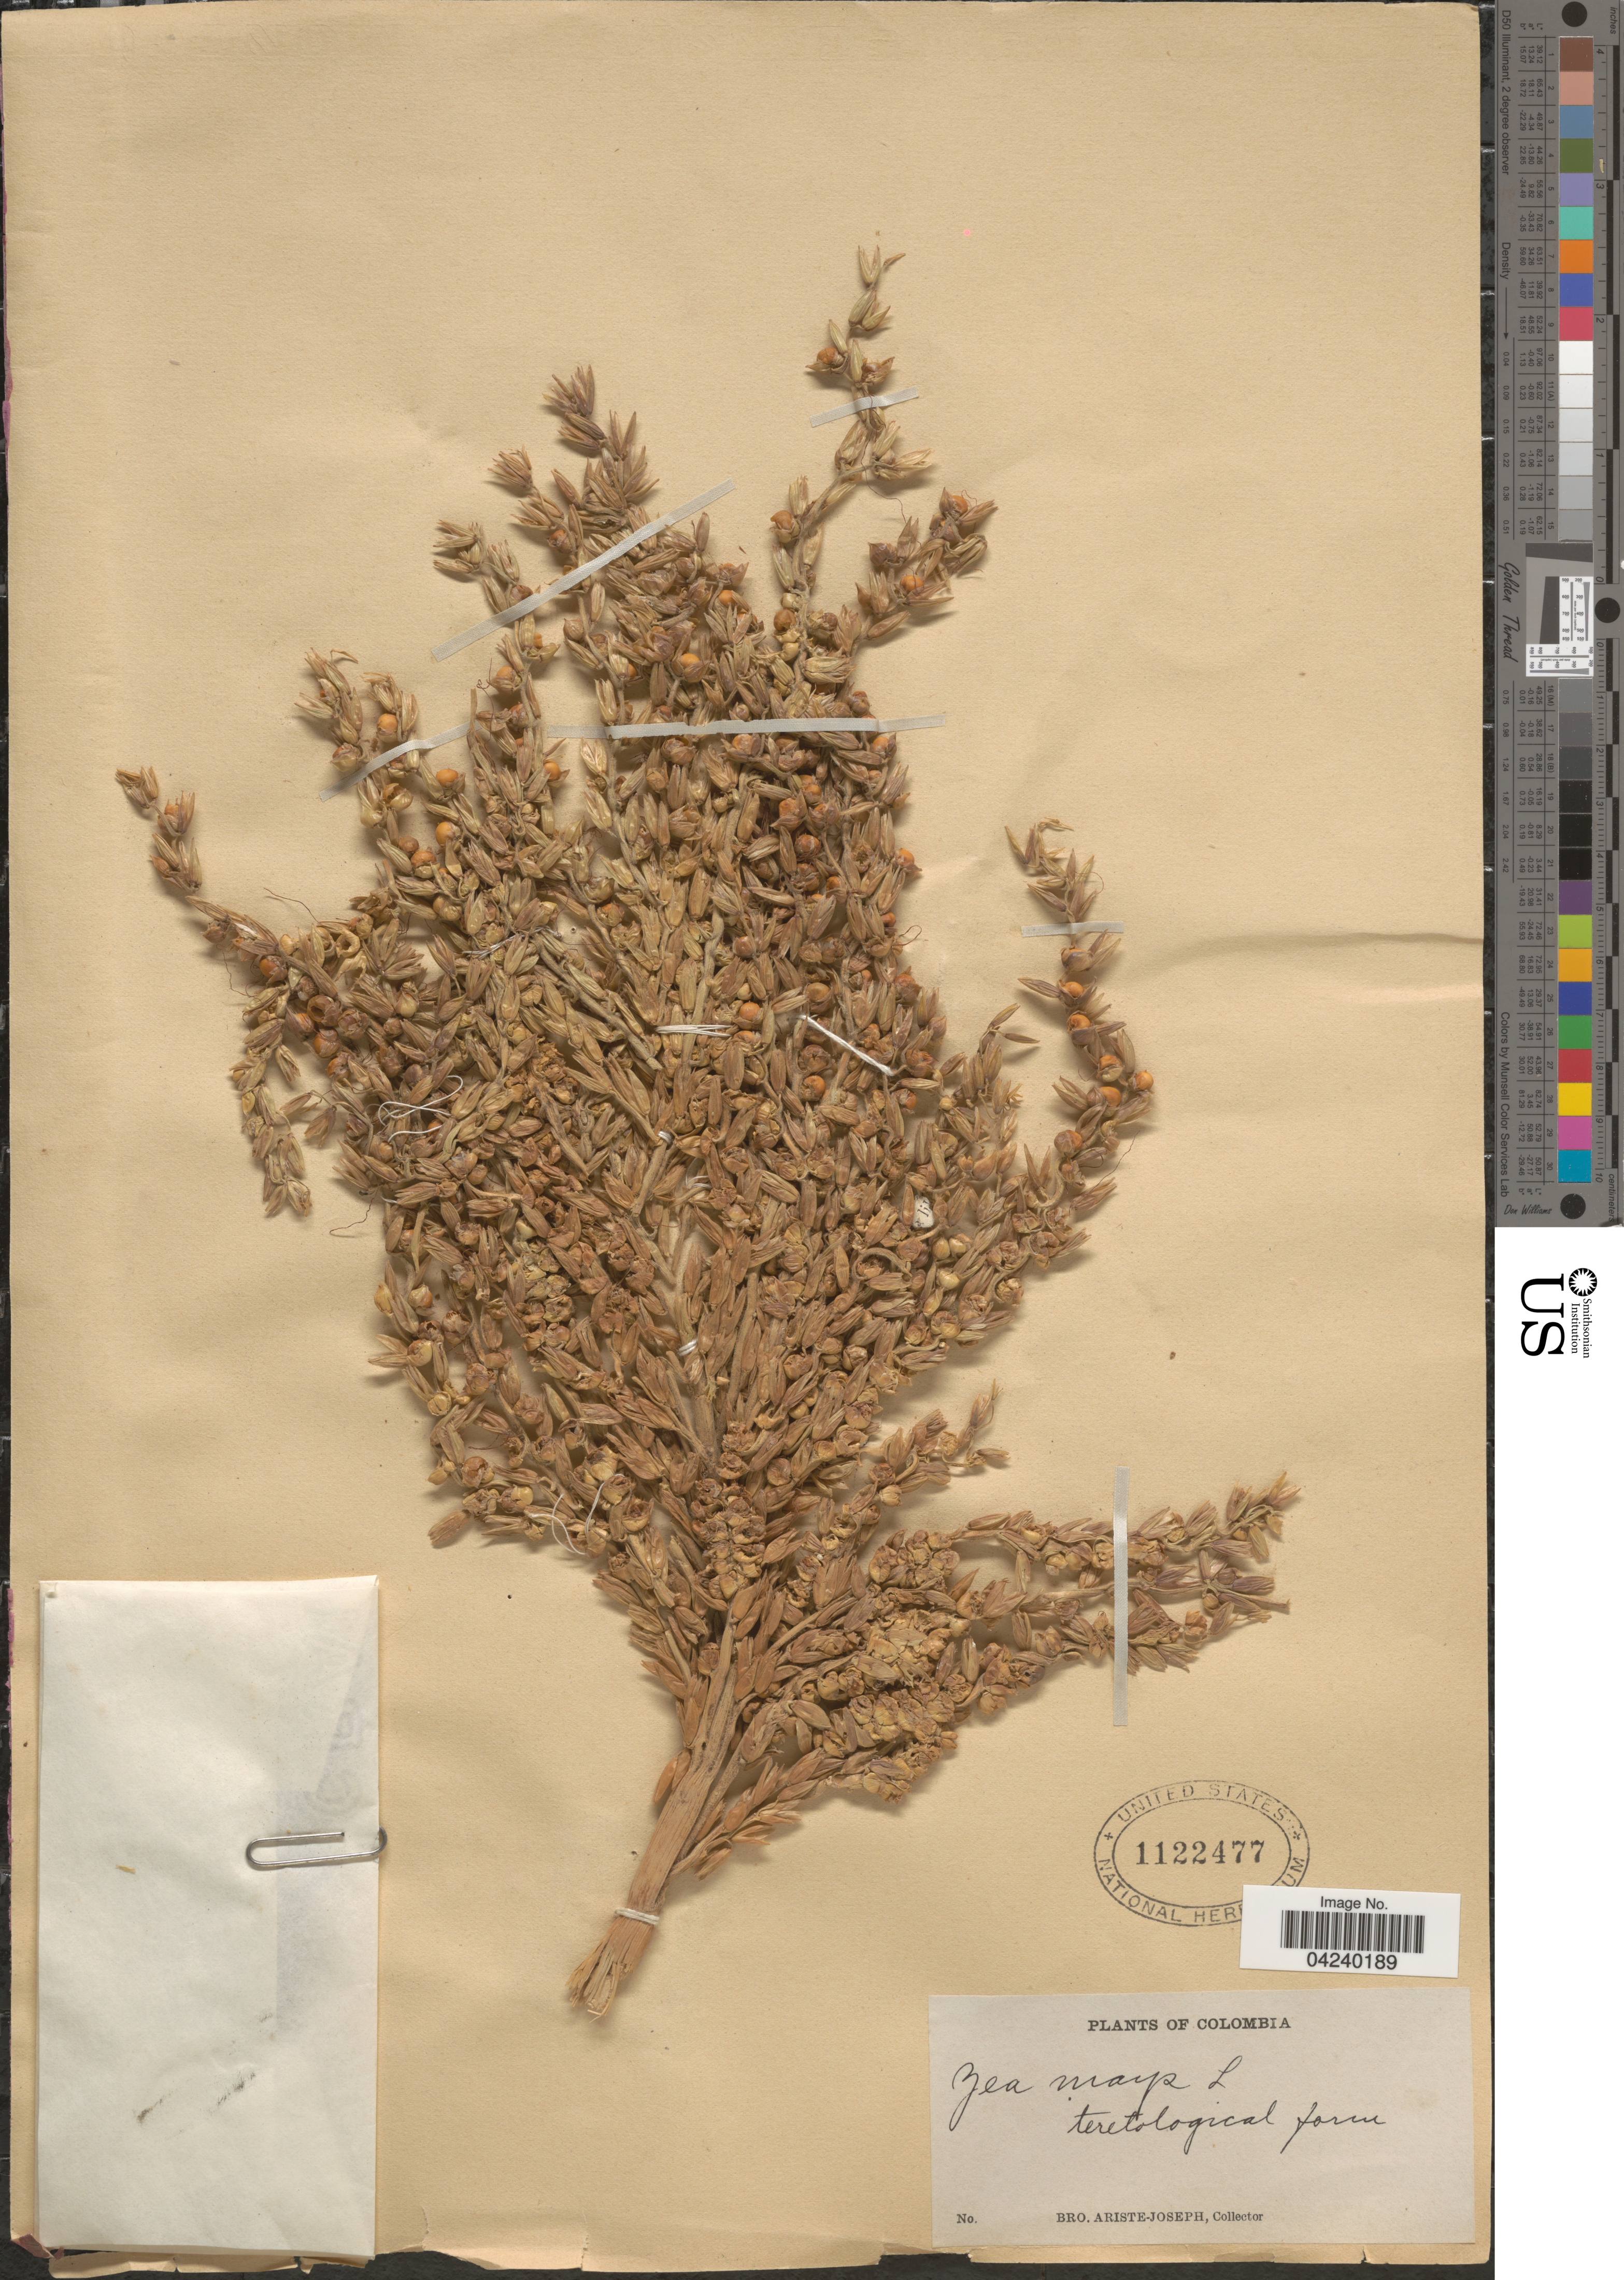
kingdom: Plantae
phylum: Tracheophyta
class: Liliopsida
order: Poales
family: Poaceae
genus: Zea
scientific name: Zea mays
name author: L.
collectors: Bro. Ariste-Joseph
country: Colombia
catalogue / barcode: US 1122477